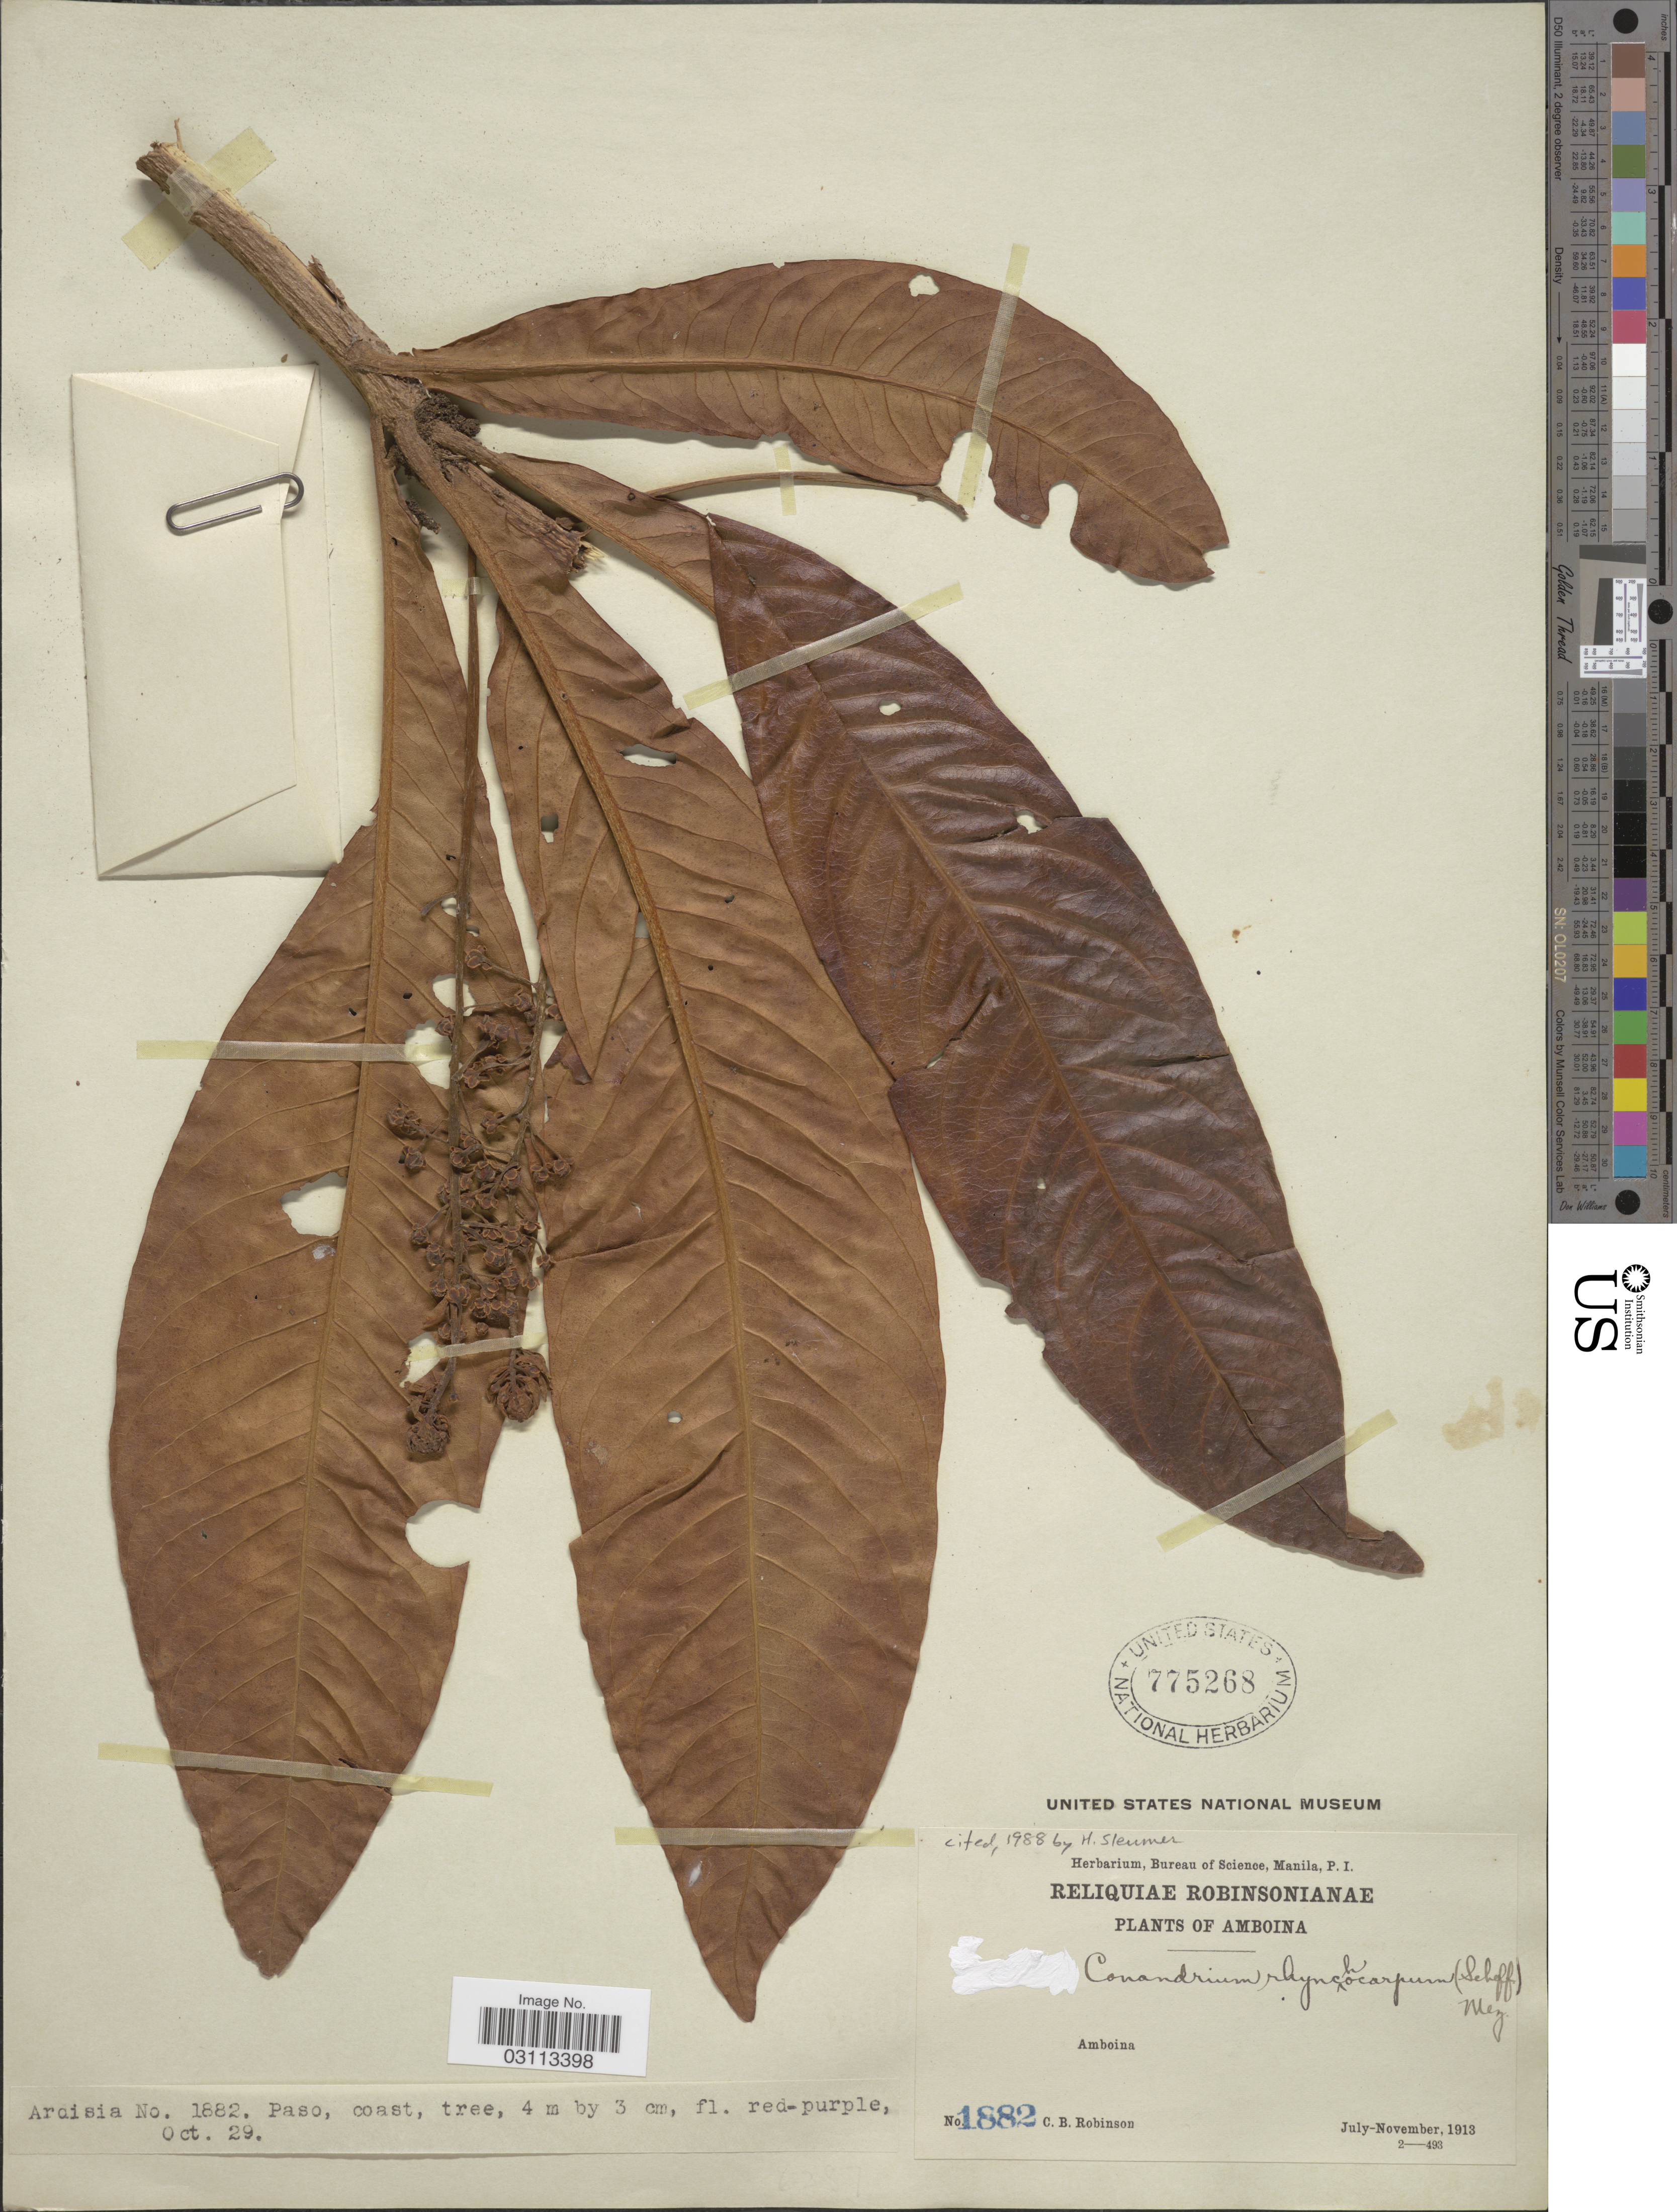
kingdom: Plantae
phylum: Tracheophyta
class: Magnoliopsida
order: Ericales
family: Primulaceae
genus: Conandrium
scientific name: Conandrium rhynchocarpum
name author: (Scheff.) Mez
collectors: C. Robinson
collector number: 1882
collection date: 1913-10-29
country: Indonesia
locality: Amboina. Paso, coast.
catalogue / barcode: US 775268